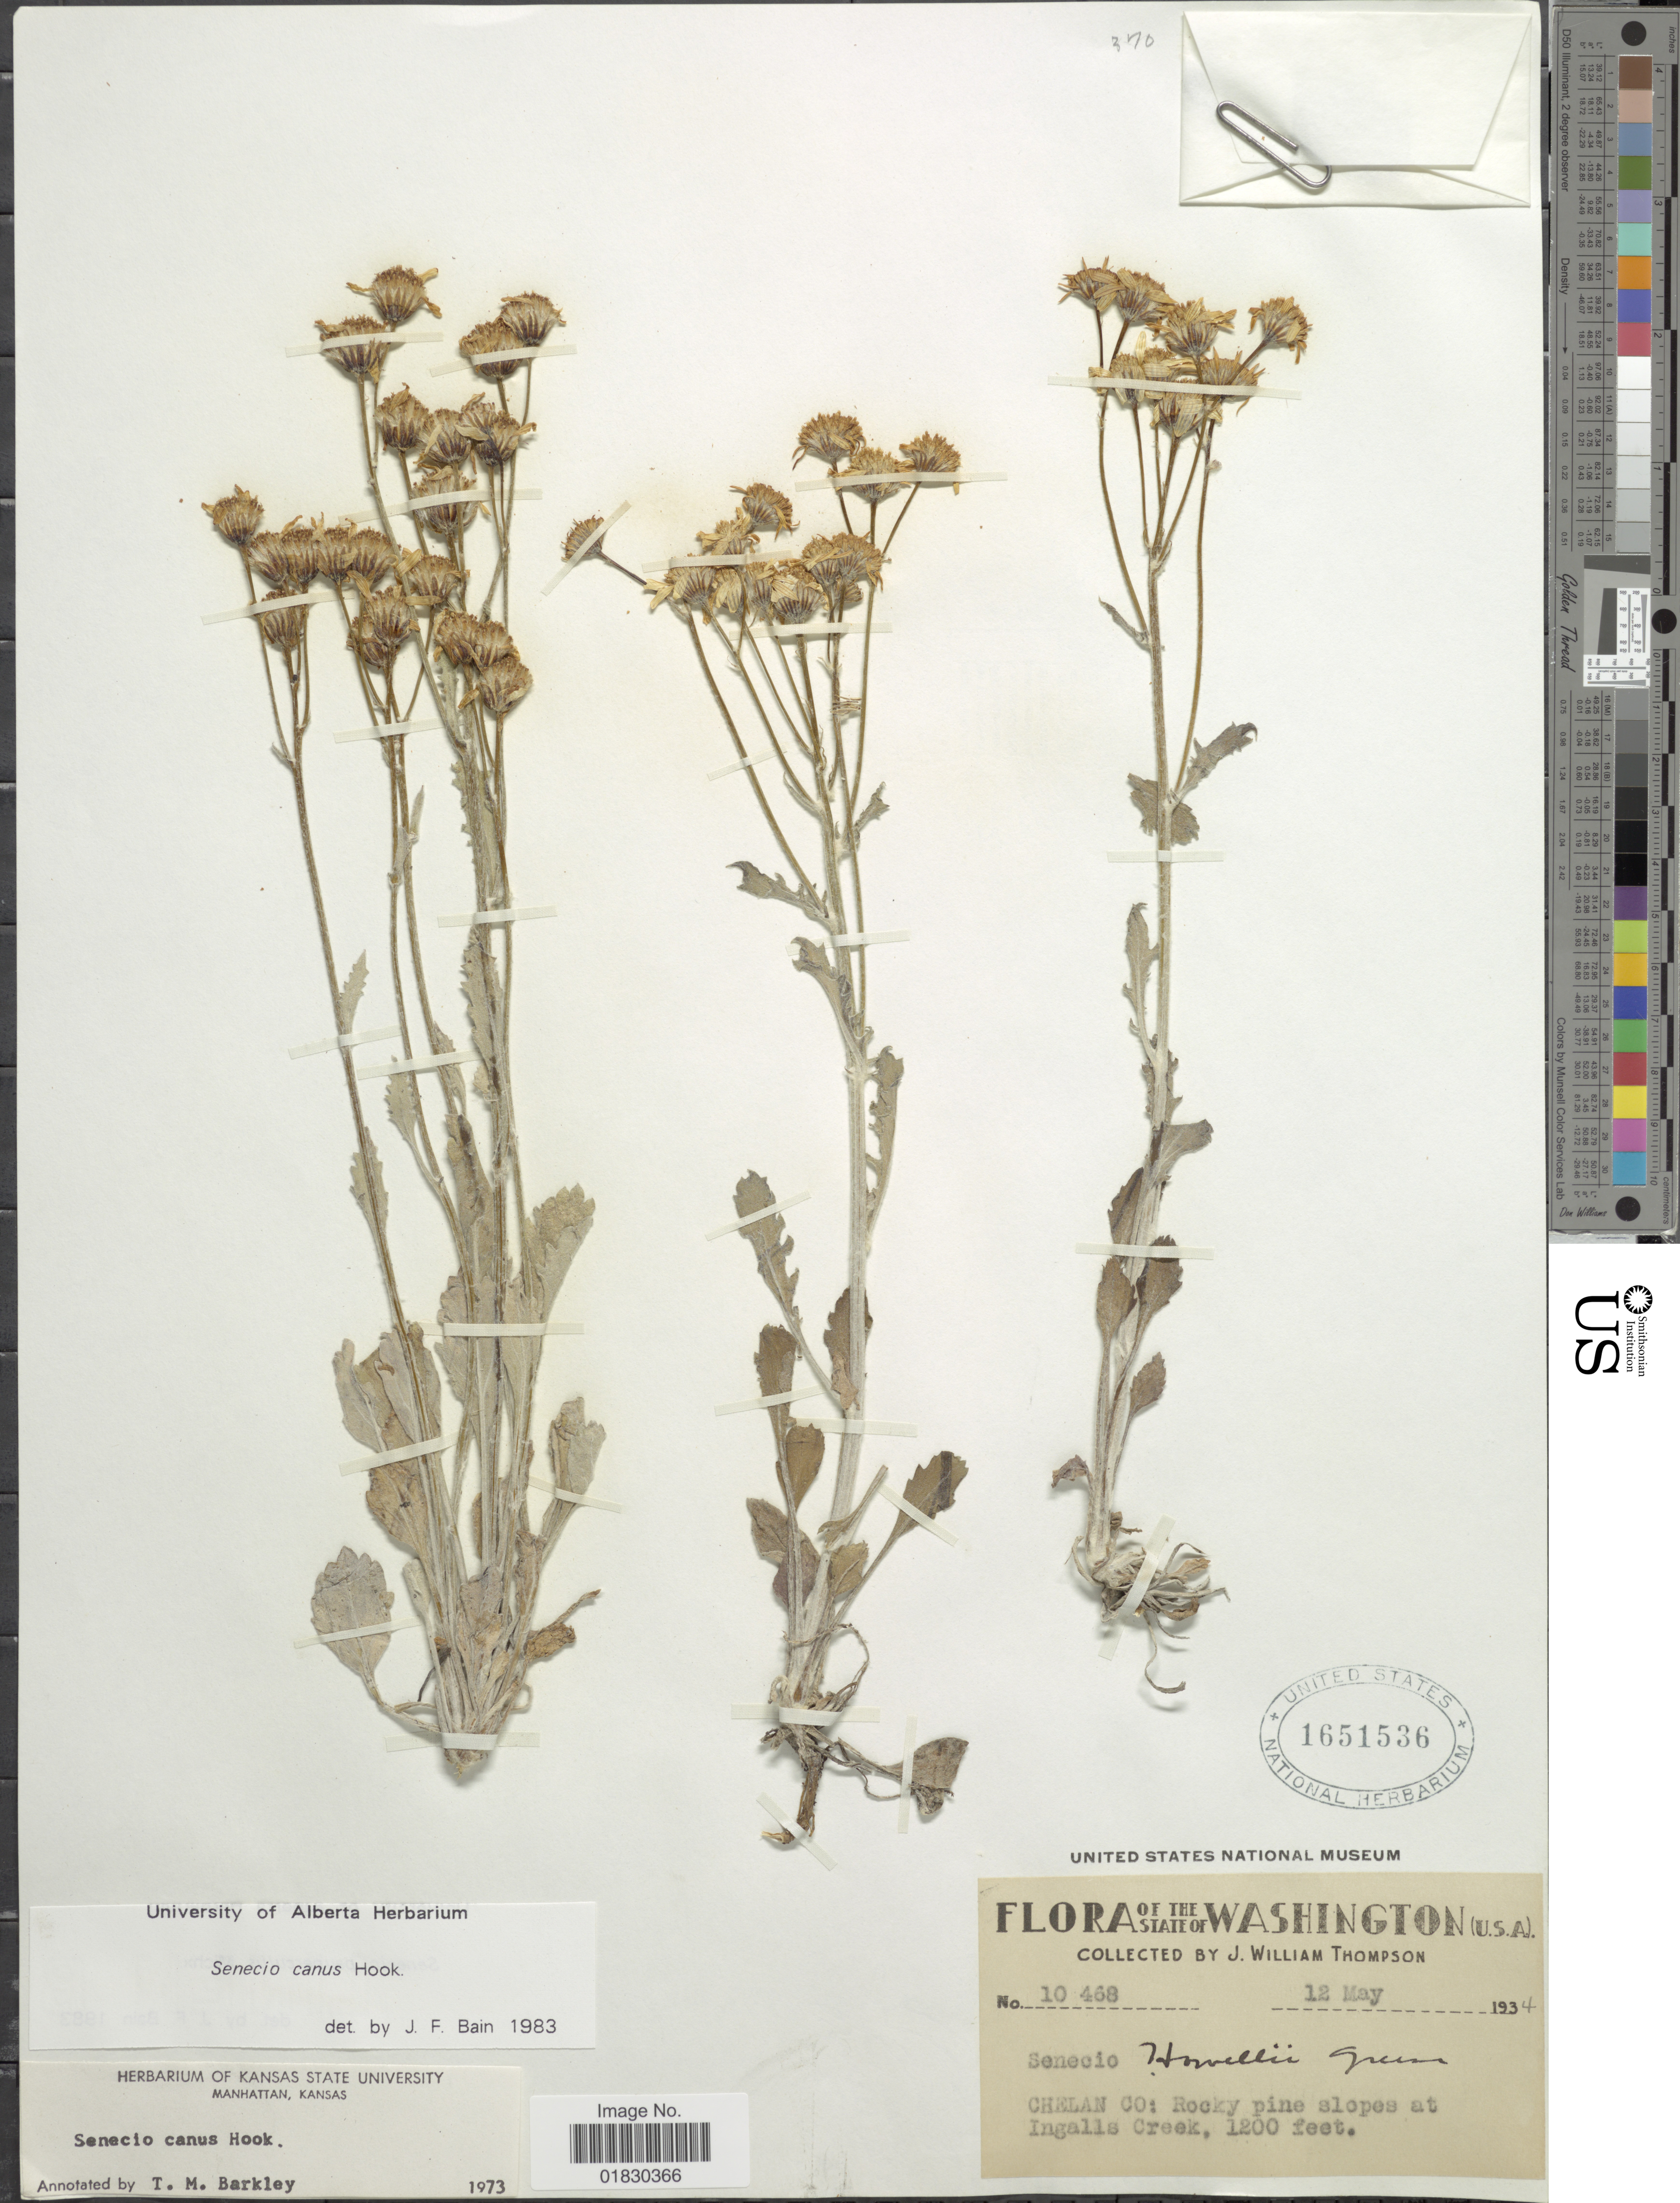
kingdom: Plantae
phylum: Tracheophyta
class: Magnoliopsida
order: Asterales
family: Asteraceae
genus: Packera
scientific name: Packera cana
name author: (Hook.) W.A. Weber & Á. Löve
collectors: J. W. Thompson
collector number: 10468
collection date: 1934-05-12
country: United States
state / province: Washington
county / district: Chelan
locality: The State of Washington, Chelan Co: Rocky pine slopes at Ingalls Creek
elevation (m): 366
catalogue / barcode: US 1651536